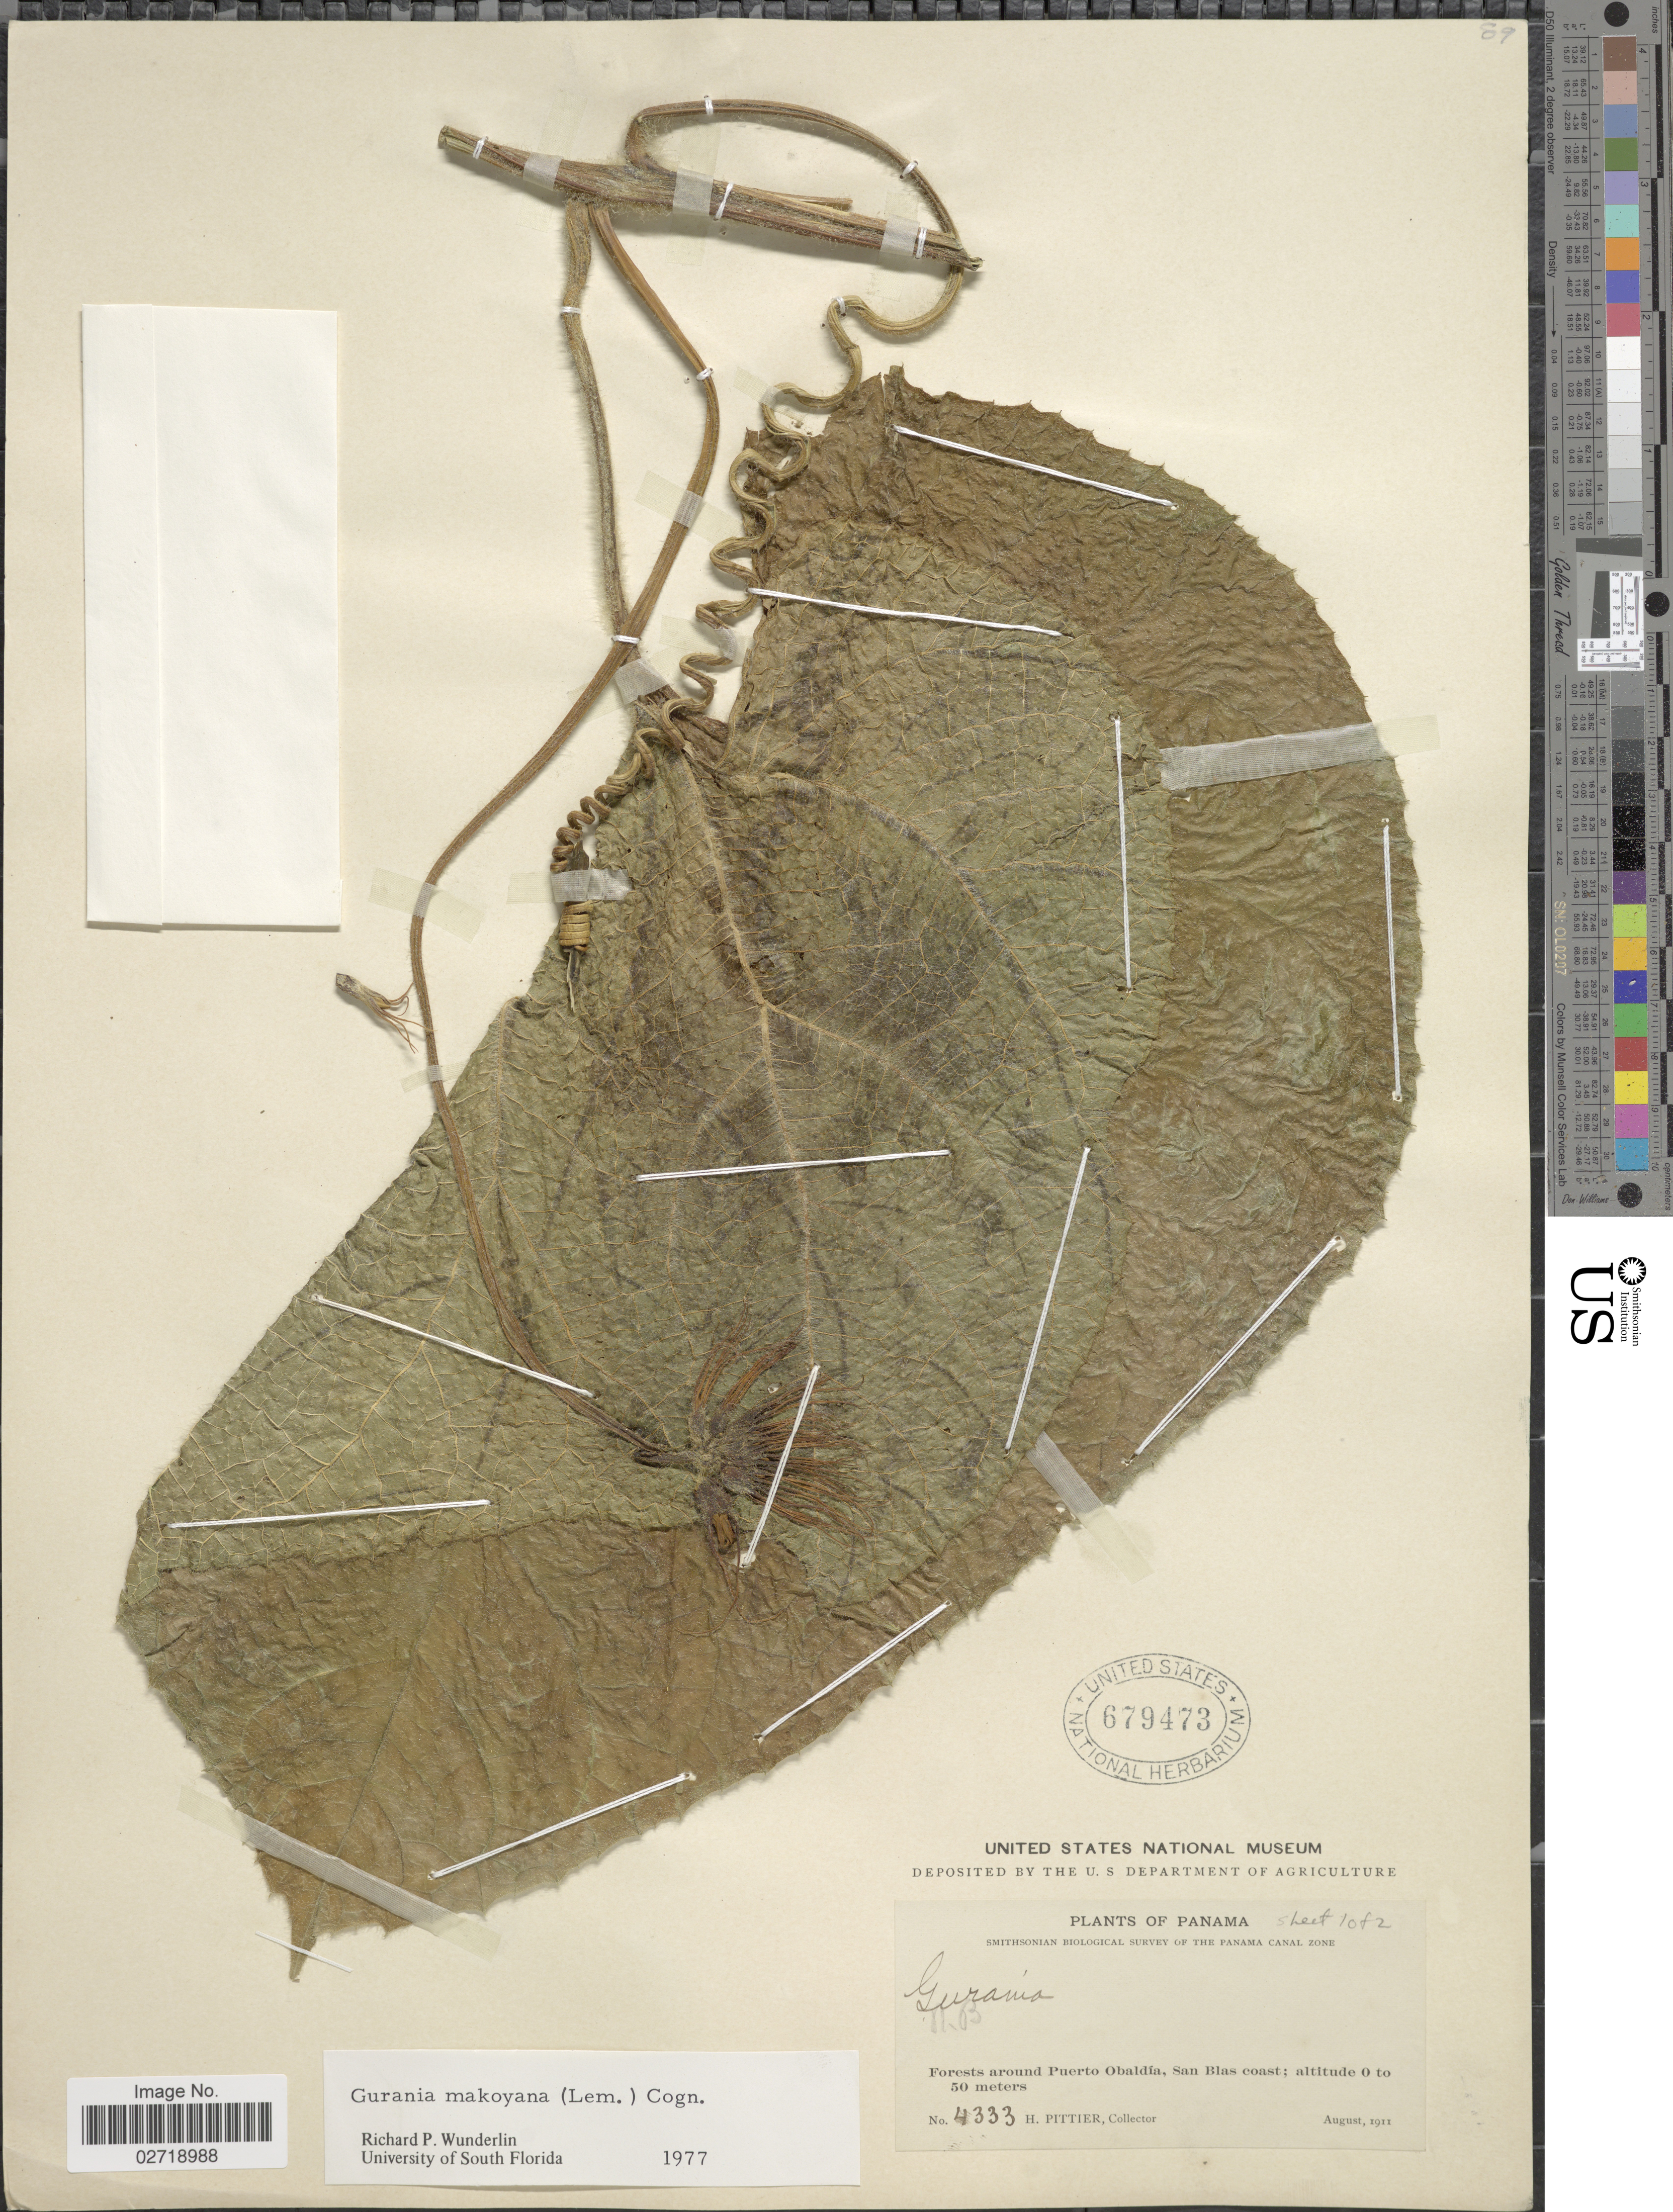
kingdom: Plantae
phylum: Tracheophyta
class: Magnoliopsida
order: Cucurbitales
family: Cucurbitaceae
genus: Gurania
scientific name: Gurania makoyana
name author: (Lem.) Cogn.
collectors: H. F. Pittier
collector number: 4333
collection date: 1911-08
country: Panama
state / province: Kuna Yala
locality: Around Puerto Obaldia, San Blas coast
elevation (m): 0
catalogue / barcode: US 679473